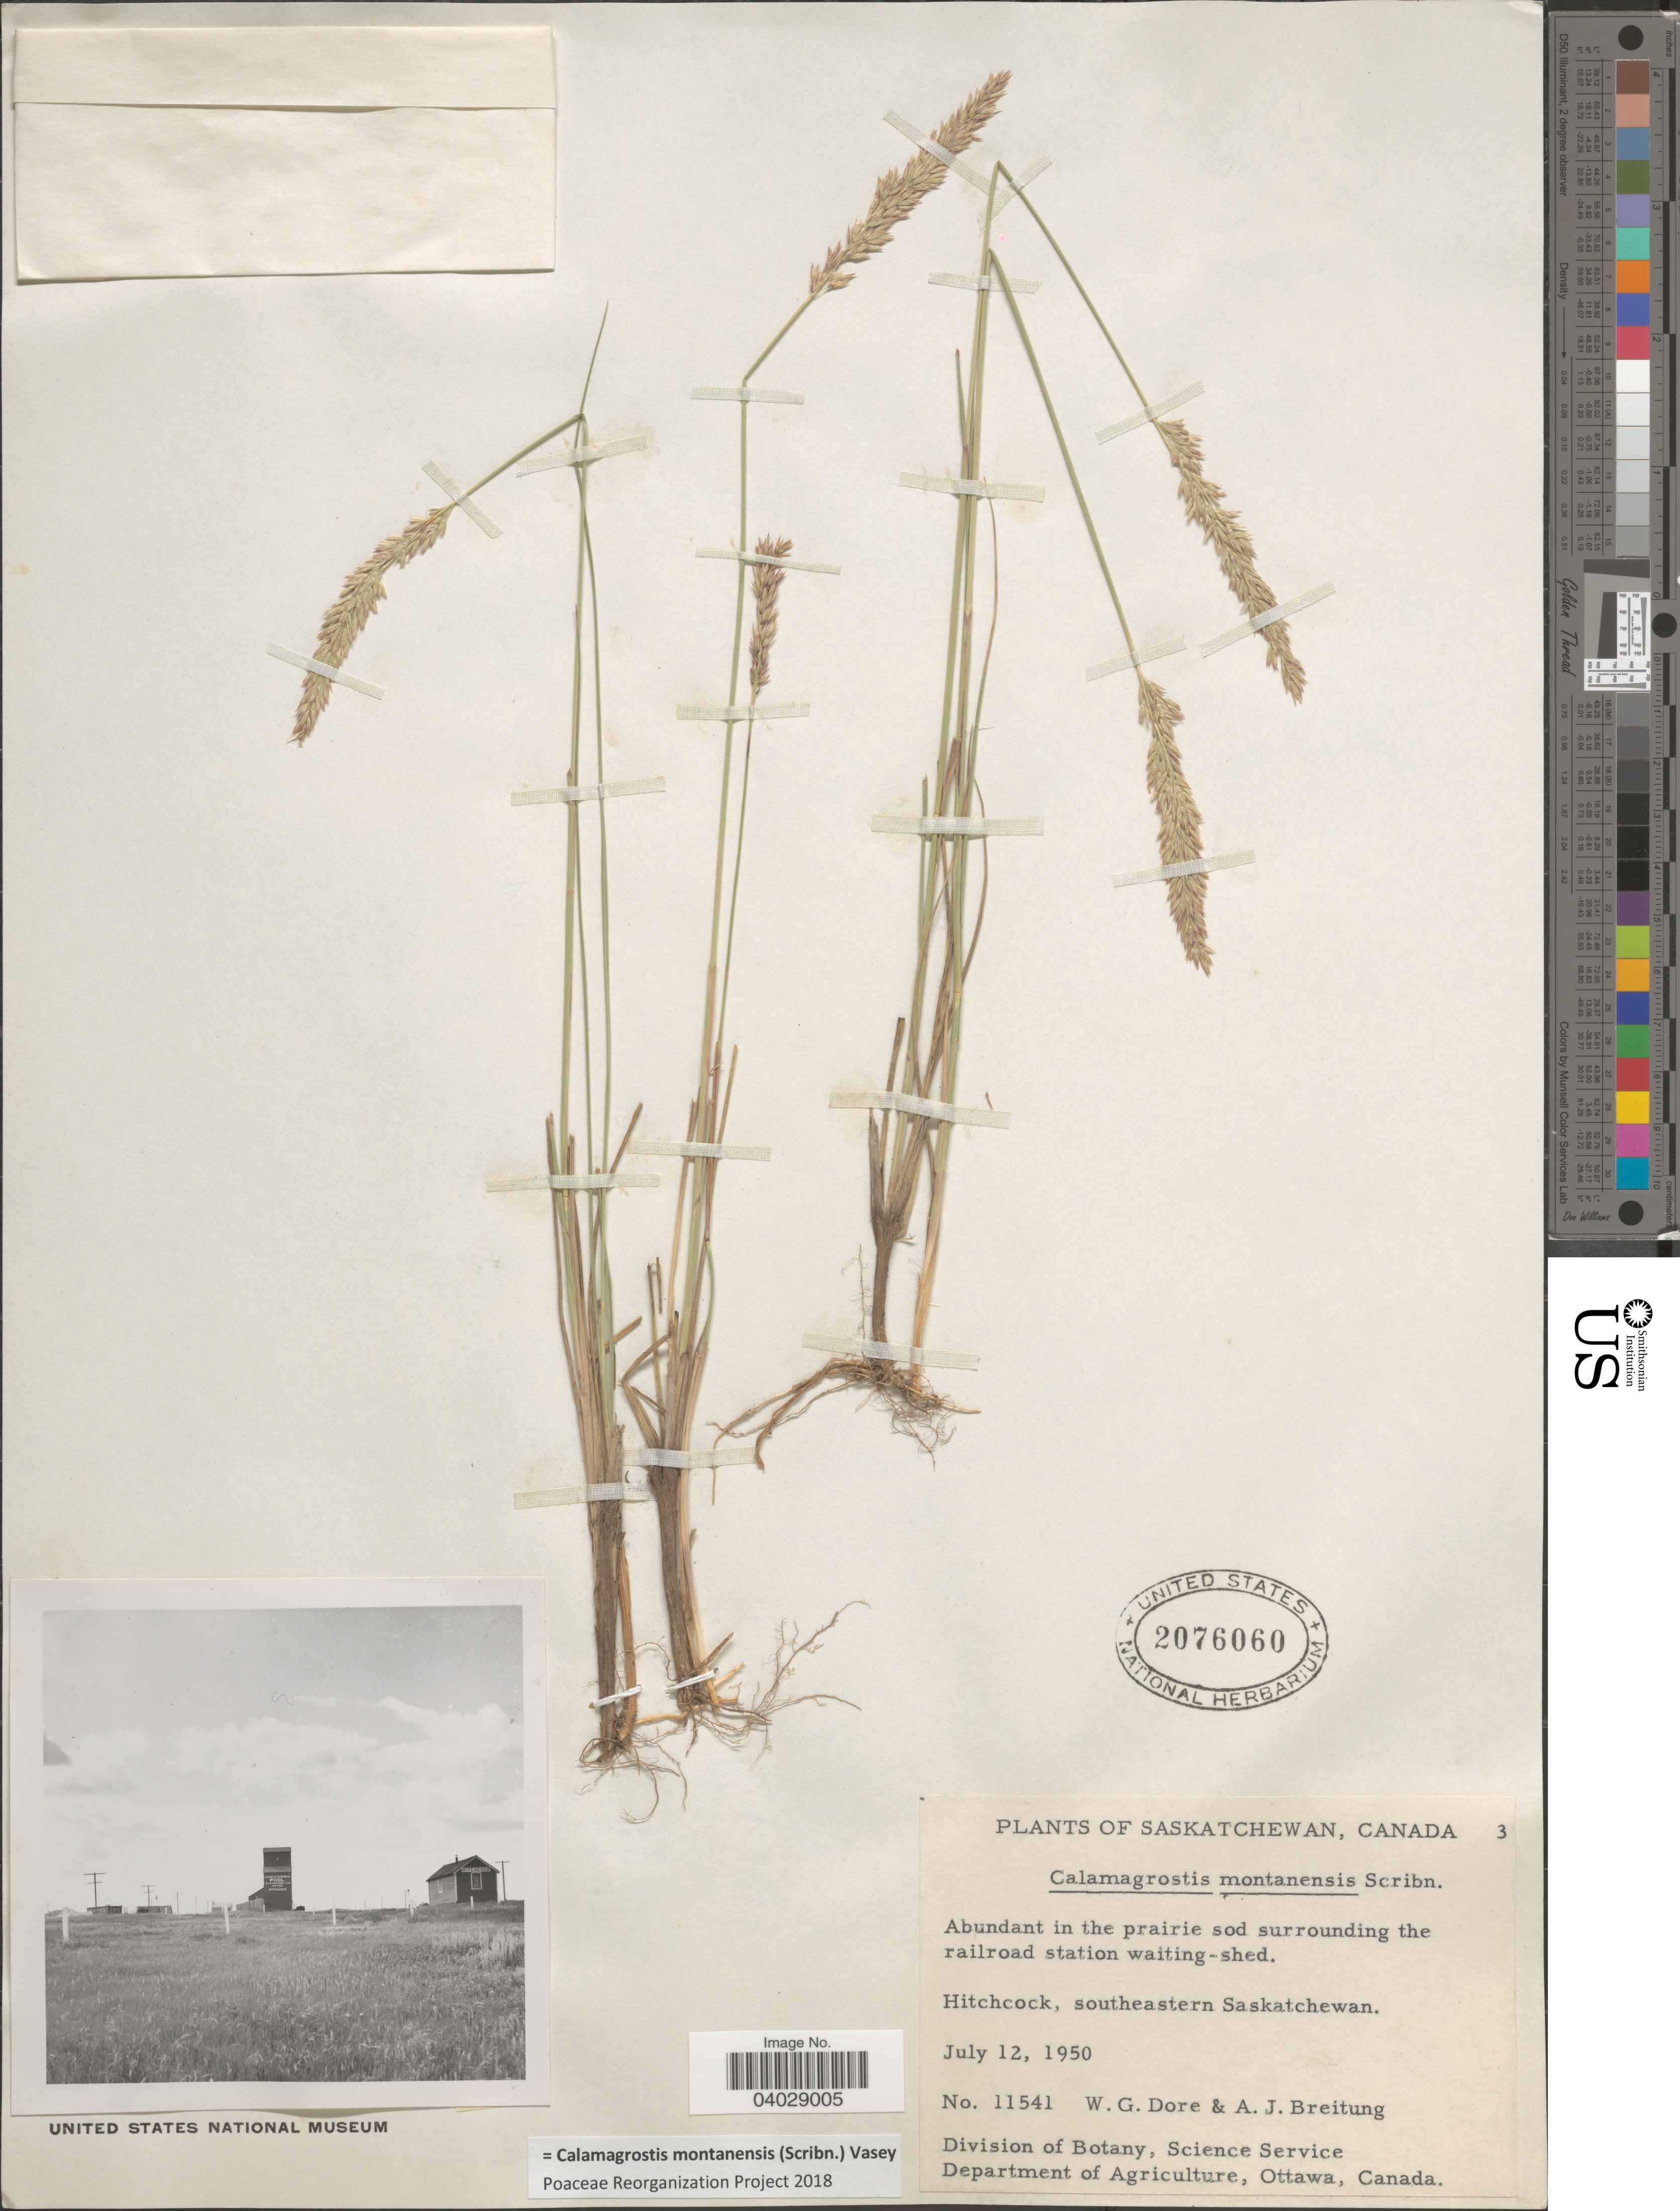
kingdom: Plantae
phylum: Tracheophyta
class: Liliopsida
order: Poales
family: Poaceae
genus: Calamagrostis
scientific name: Calamagrostis montanensis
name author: Scribn. ex Vasey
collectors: W. Dore & A. Breitung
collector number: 11541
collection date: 1950-07-12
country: Canada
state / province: Saskatchewan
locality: Surrounding the railroad station waiting-shed. Hitchcock, southeastern Saskatchewan.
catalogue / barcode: US 2076060